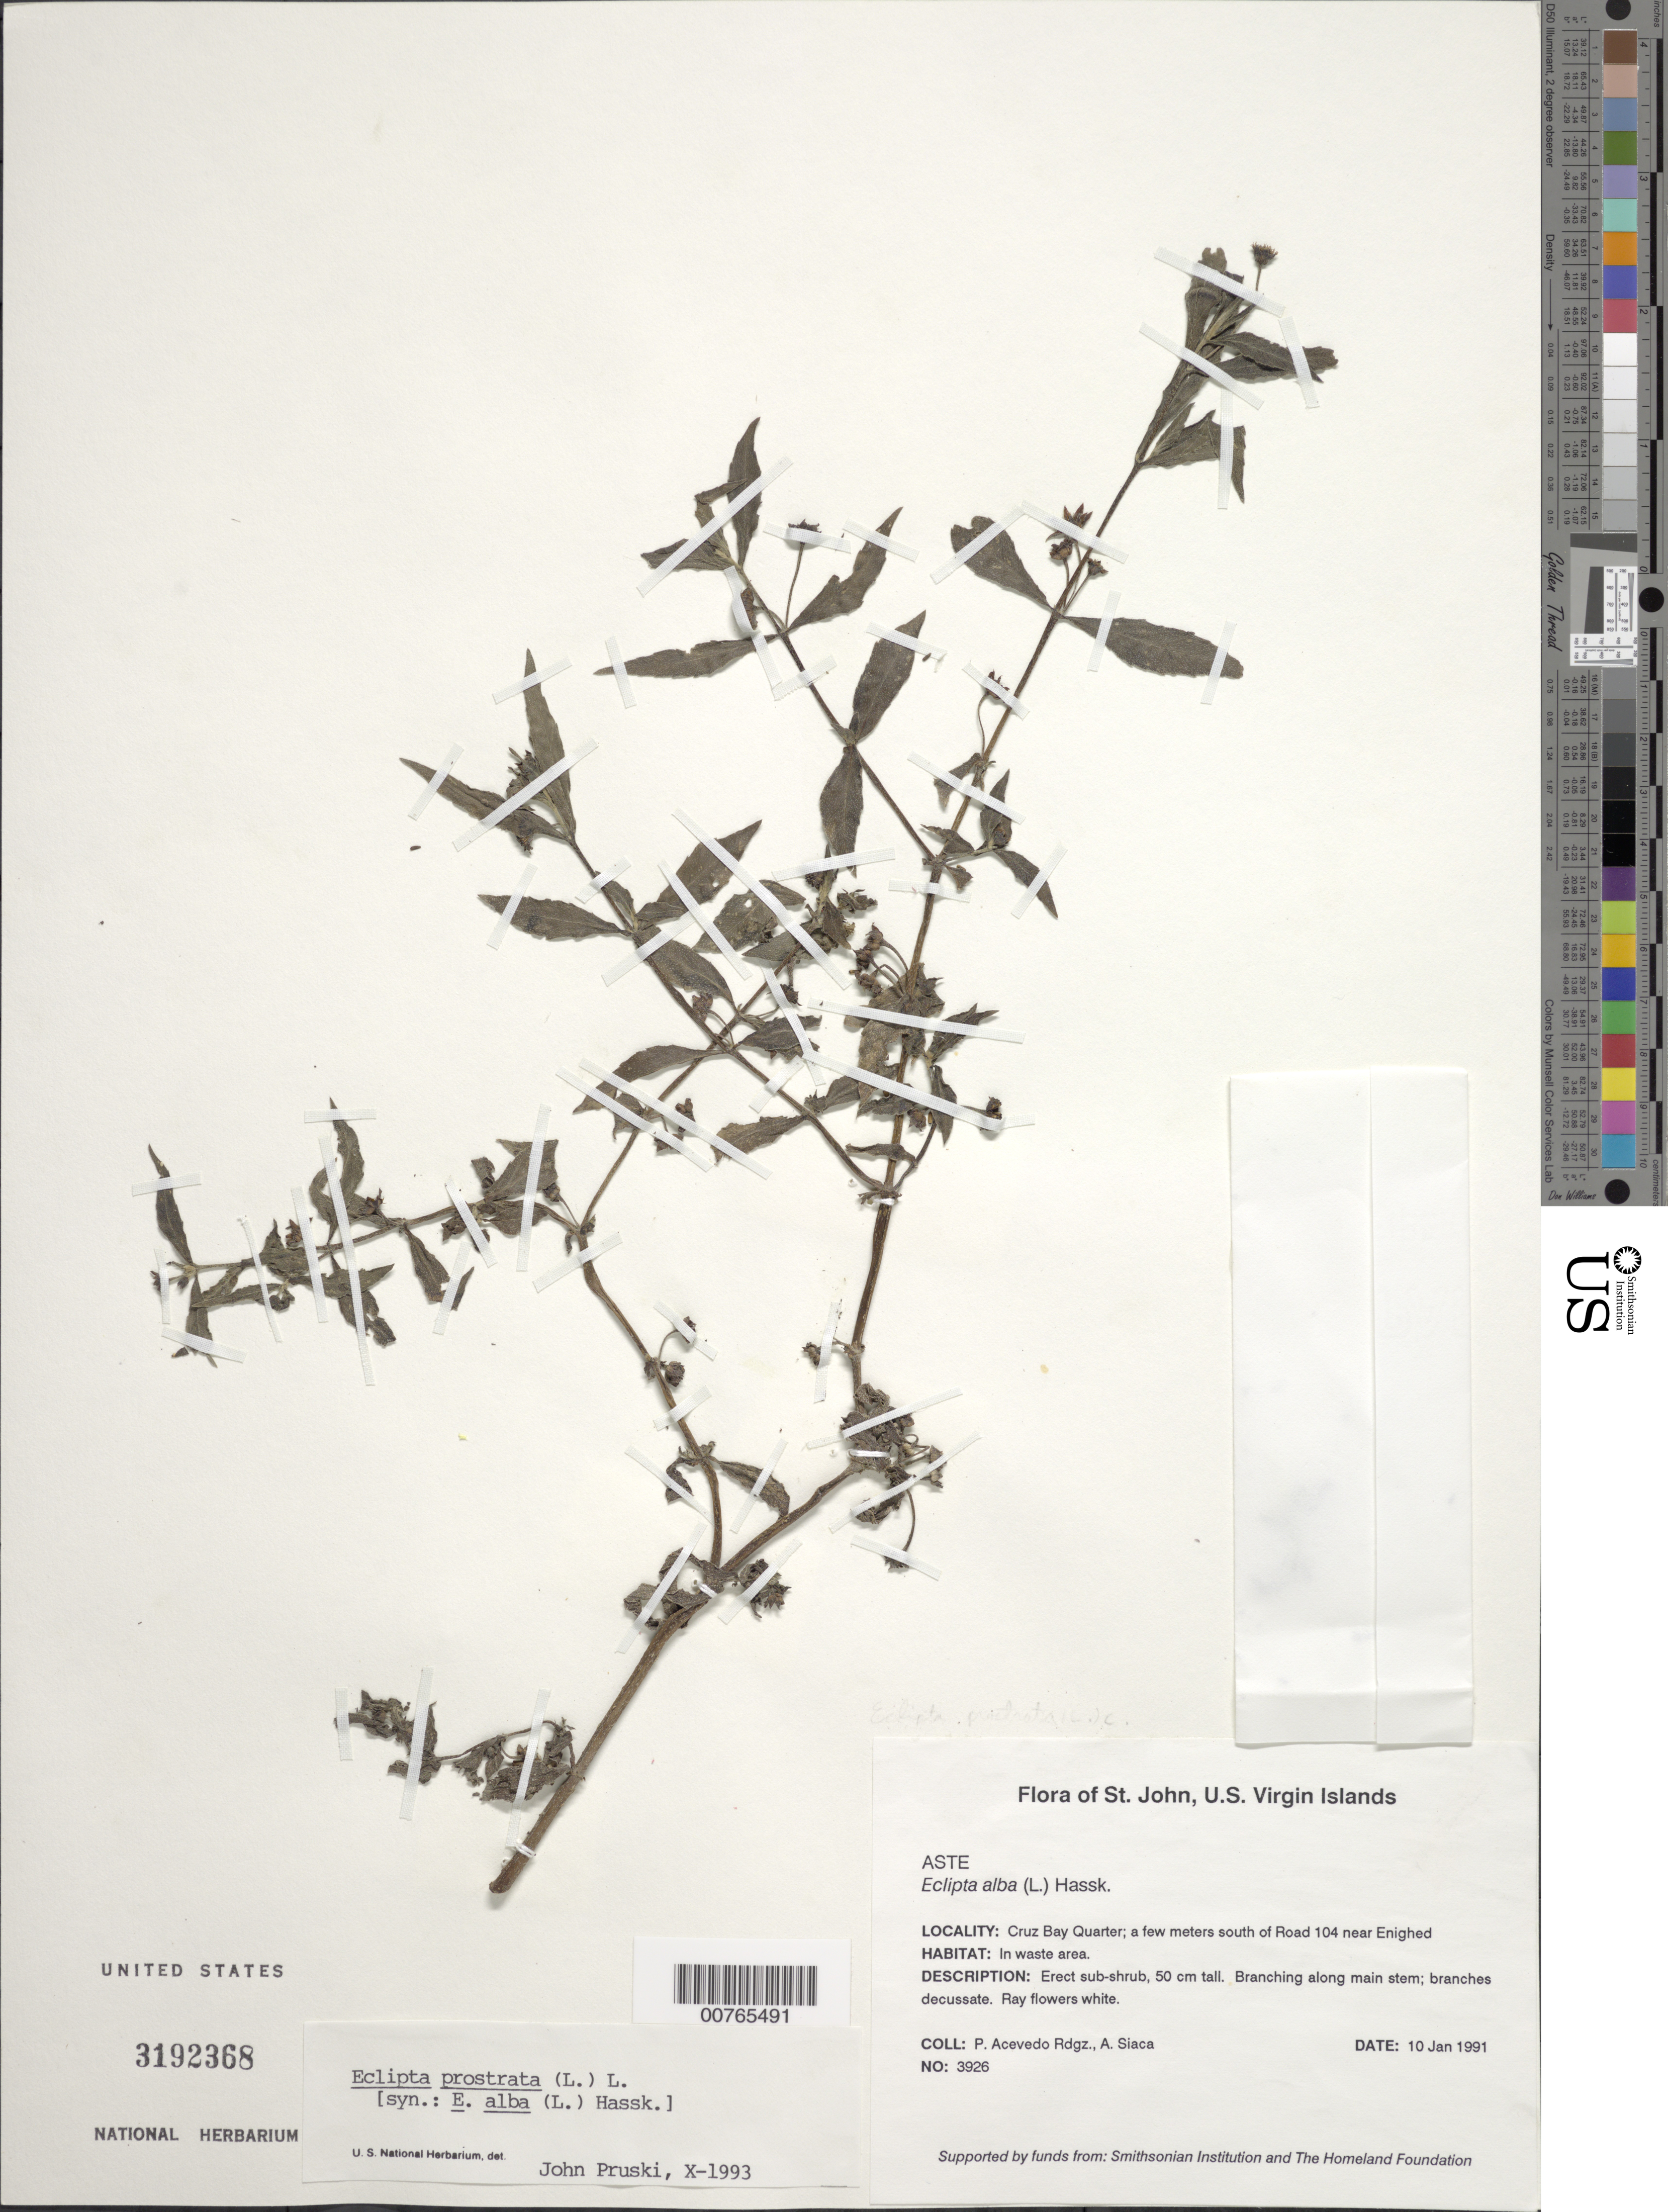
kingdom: Plantae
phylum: Tracheophyta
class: Magnoliopsida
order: Asterales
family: Asteraceae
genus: Eclipta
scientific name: Eclipta prostrata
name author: (L.) L.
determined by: Pruski, J. F.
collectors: P. Acevedo-Rodr. & A. Siaca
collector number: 3926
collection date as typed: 10 Jan 1991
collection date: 1991-01-10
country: U.S. Virgin Islands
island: St. John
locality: Cruz Bay Quarter; a few meters south of Road 104 near Enighed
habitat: In waste area.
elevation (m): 3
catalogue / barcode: US 3192368